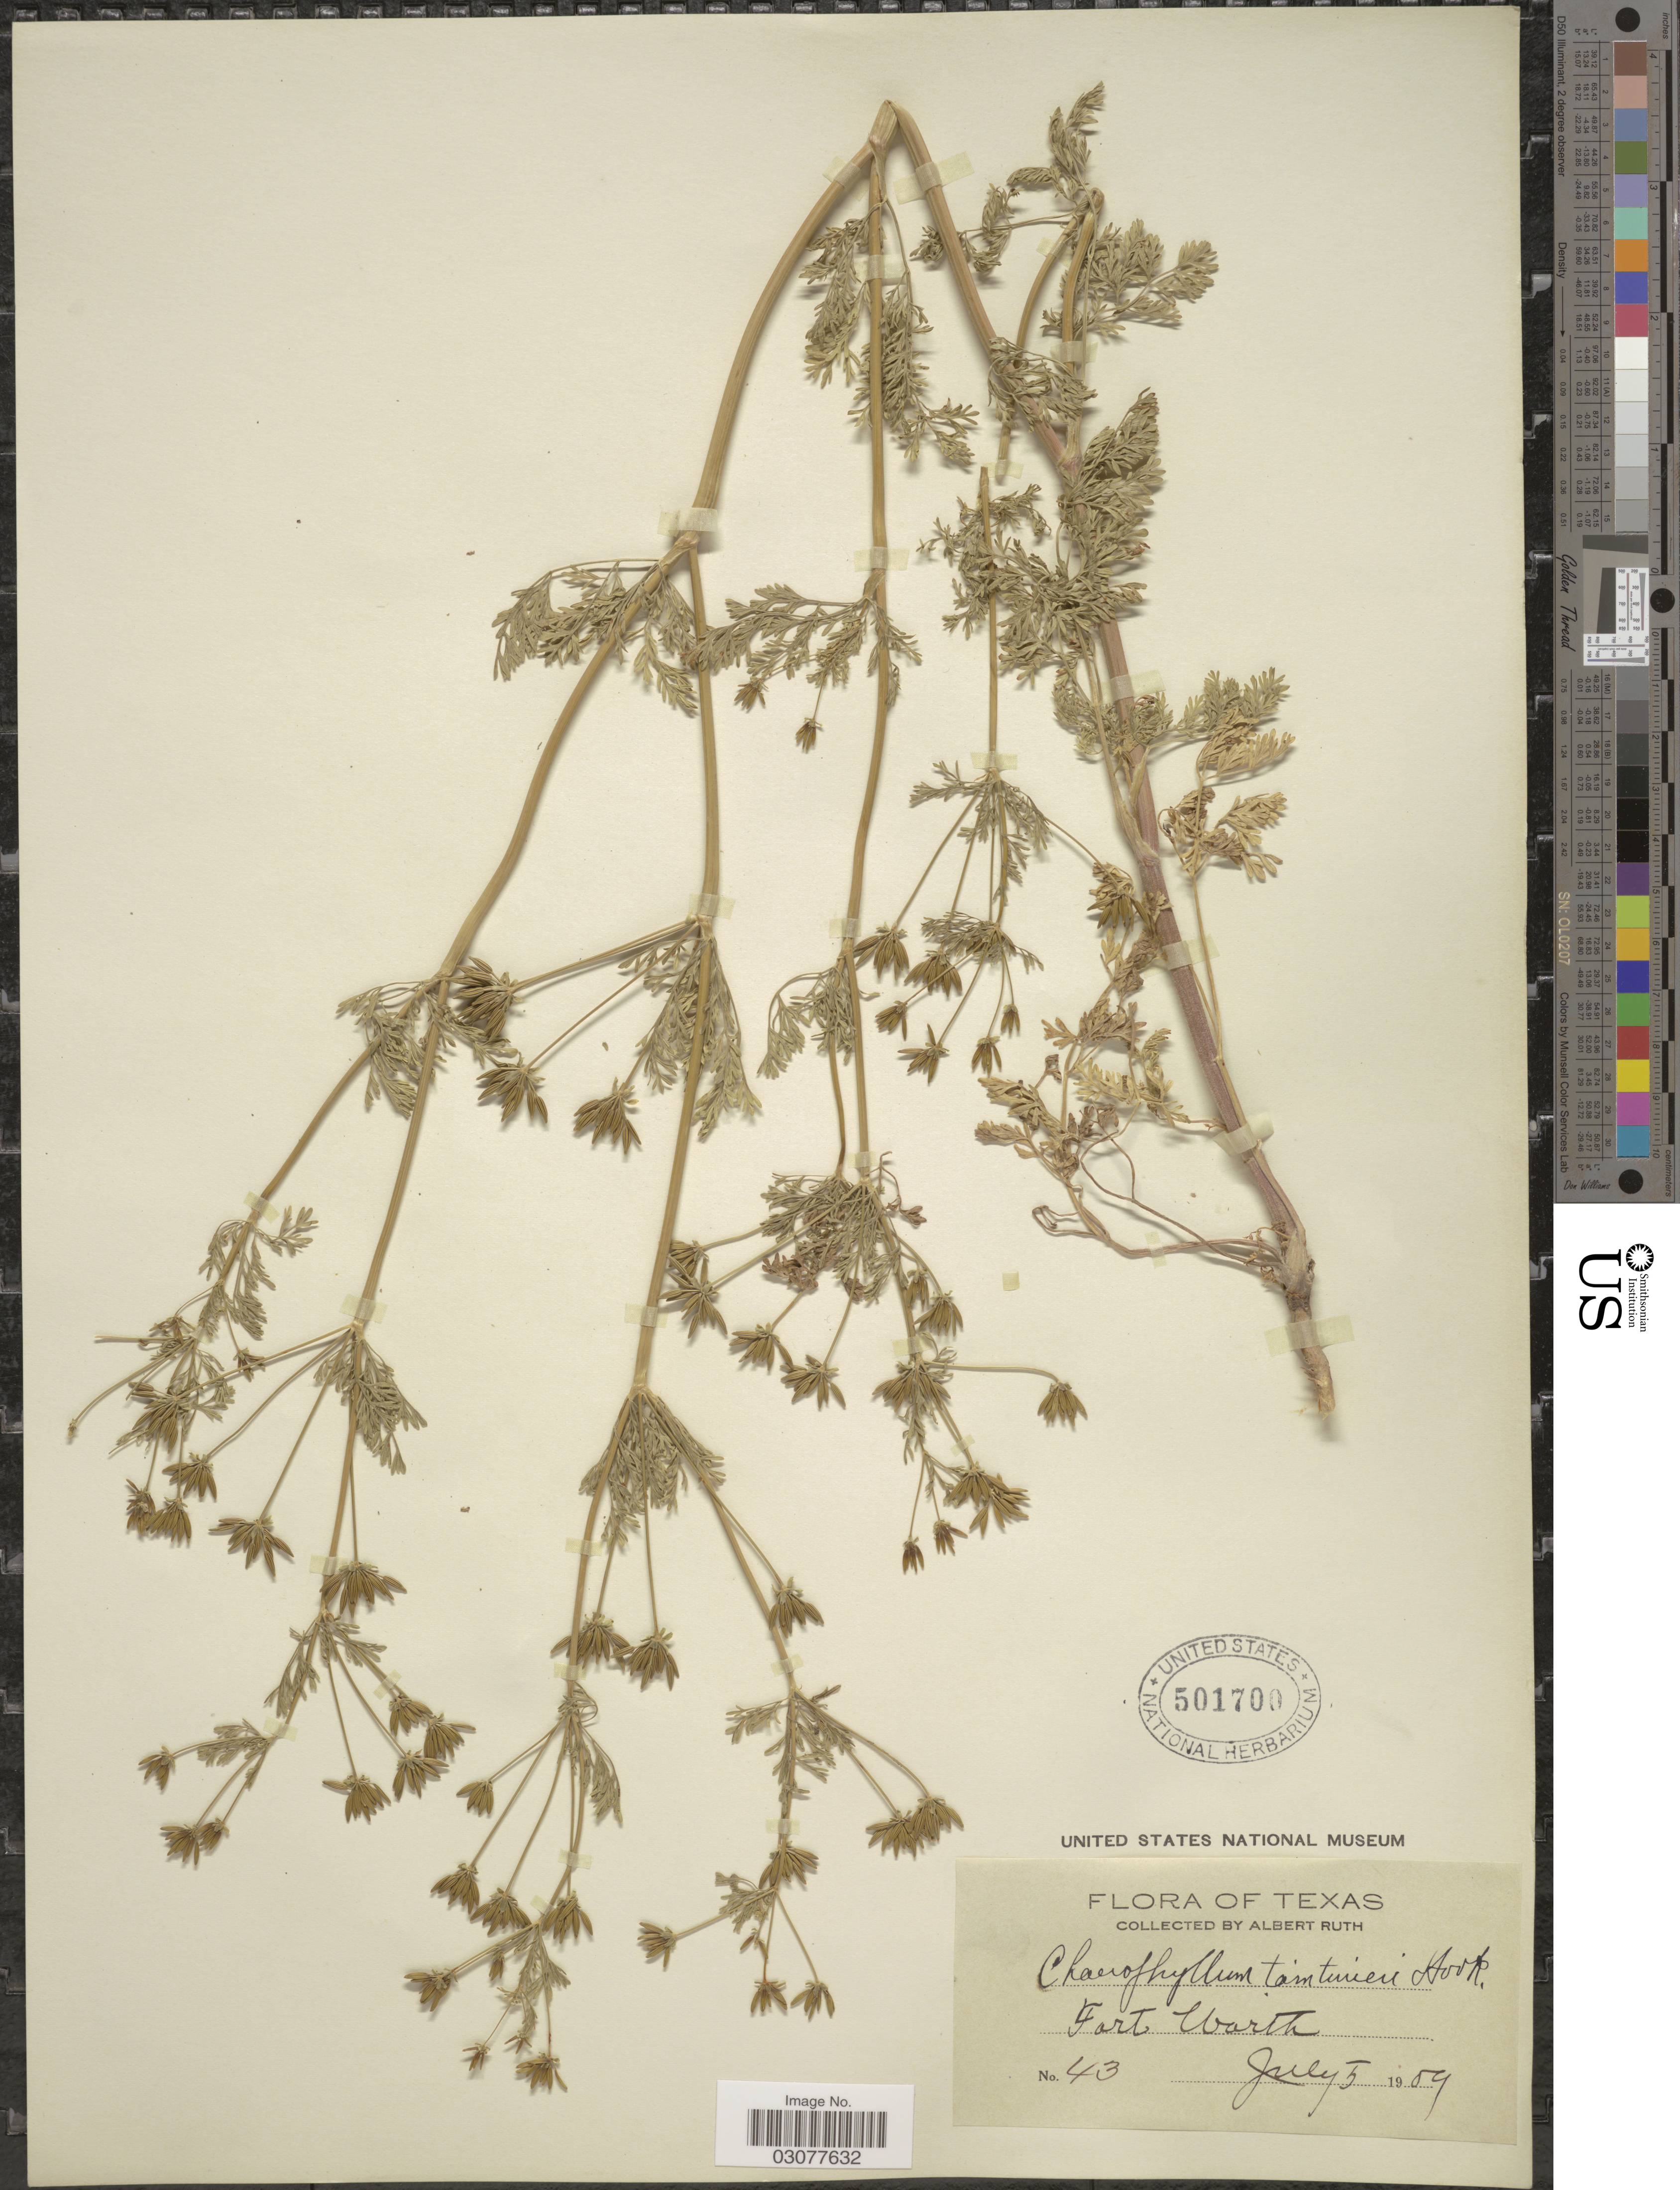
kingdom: Plantae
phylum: Tracheophyta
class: Magnoliopsida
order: Apiales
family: Apiaceae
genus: Chaerophyllum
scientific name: Chaerophyllum texanum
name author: J.M. Coult. & Rose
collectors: A. Ruth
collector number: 43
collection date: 1959-07-05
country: United States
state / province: Texas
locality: Fort Worth.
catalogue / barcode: US 501700